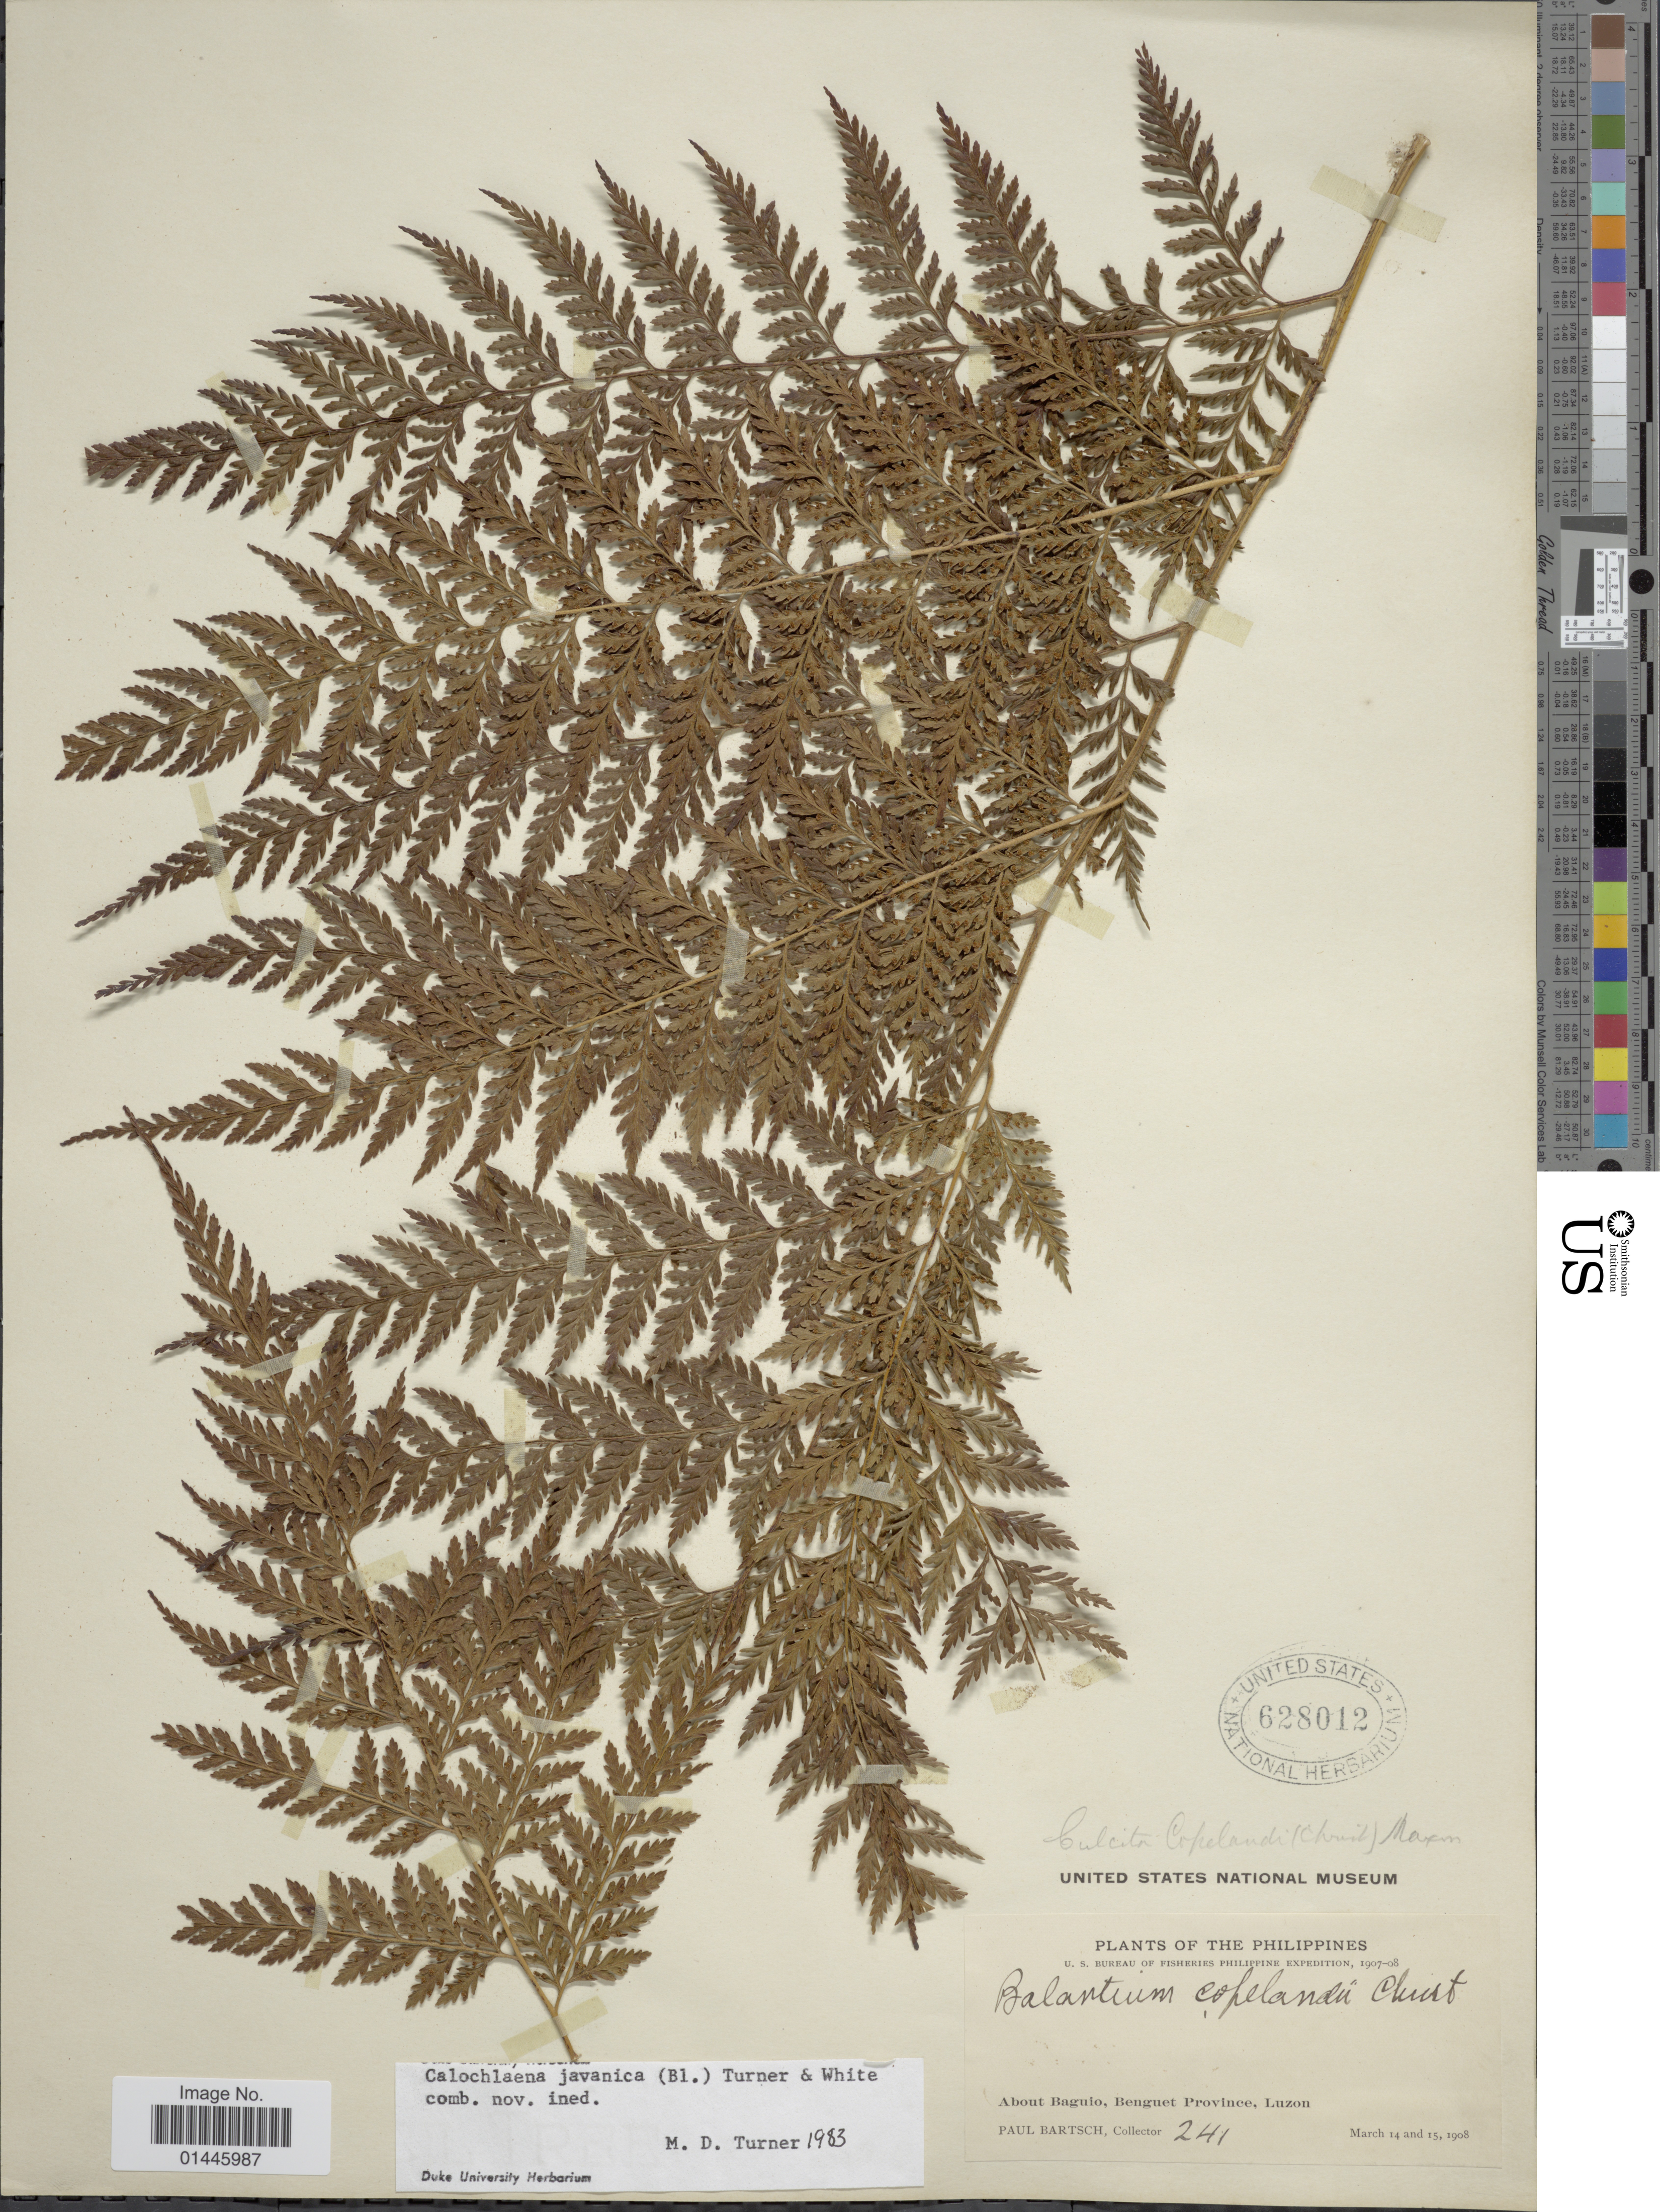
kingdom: Plantae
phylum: Tracheophyta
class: Polypodiopsida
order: Cyatheales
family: Dicksoniaceae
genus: Calochlaena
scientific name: Calochlaena javanica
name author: (Blume) M.D. Turner & R.A. White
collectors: P. Bartsch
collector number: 241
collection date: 1908-03-14/1908-03-15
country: Philippines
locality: About Baguio, Benguet Province, Luzon.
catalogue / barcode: US 628012